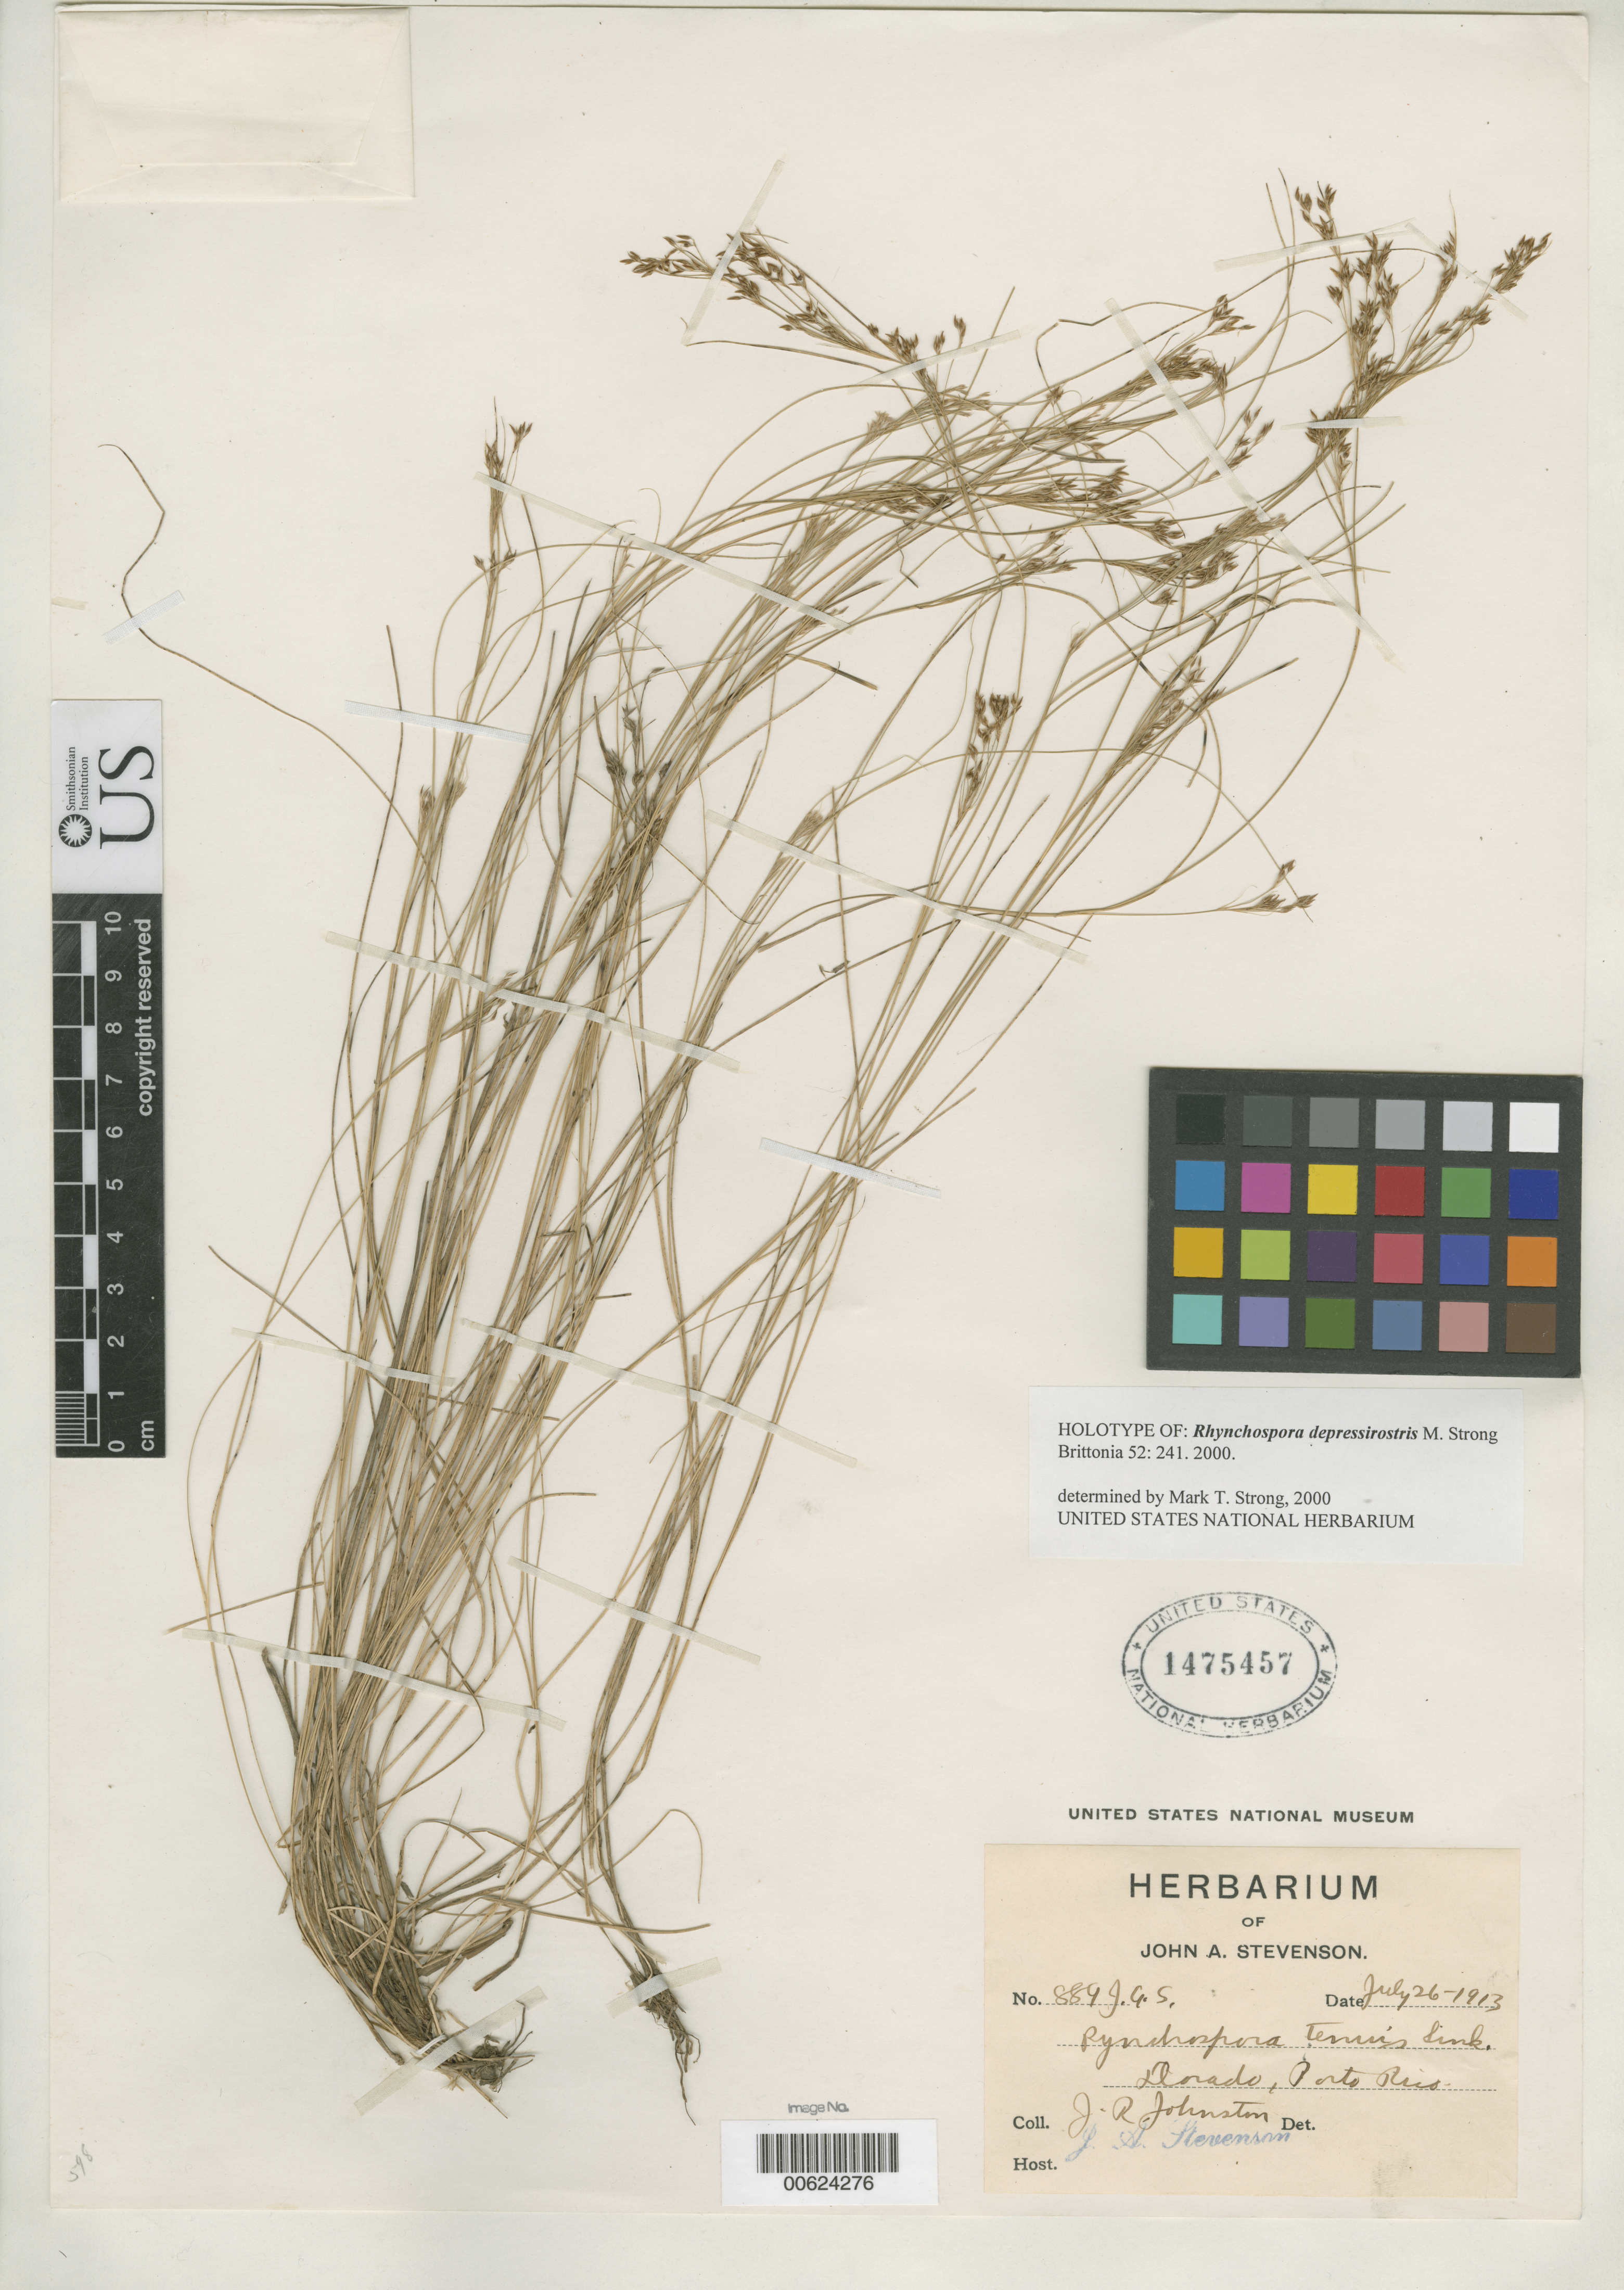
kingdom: Plantae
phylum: Tracheophyta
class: Liliopsida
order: Poales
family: Cyperaceae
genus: Rhynchospora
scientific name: Rhynchospora depressirostris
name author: M.T. Strong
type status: Holotype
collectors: J. Johnston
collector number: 889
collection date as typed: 26 Jul 1913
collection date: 1913-07-26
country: Puerto Rico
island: Greater Antilles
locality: Dorado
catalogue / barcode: US 1475457